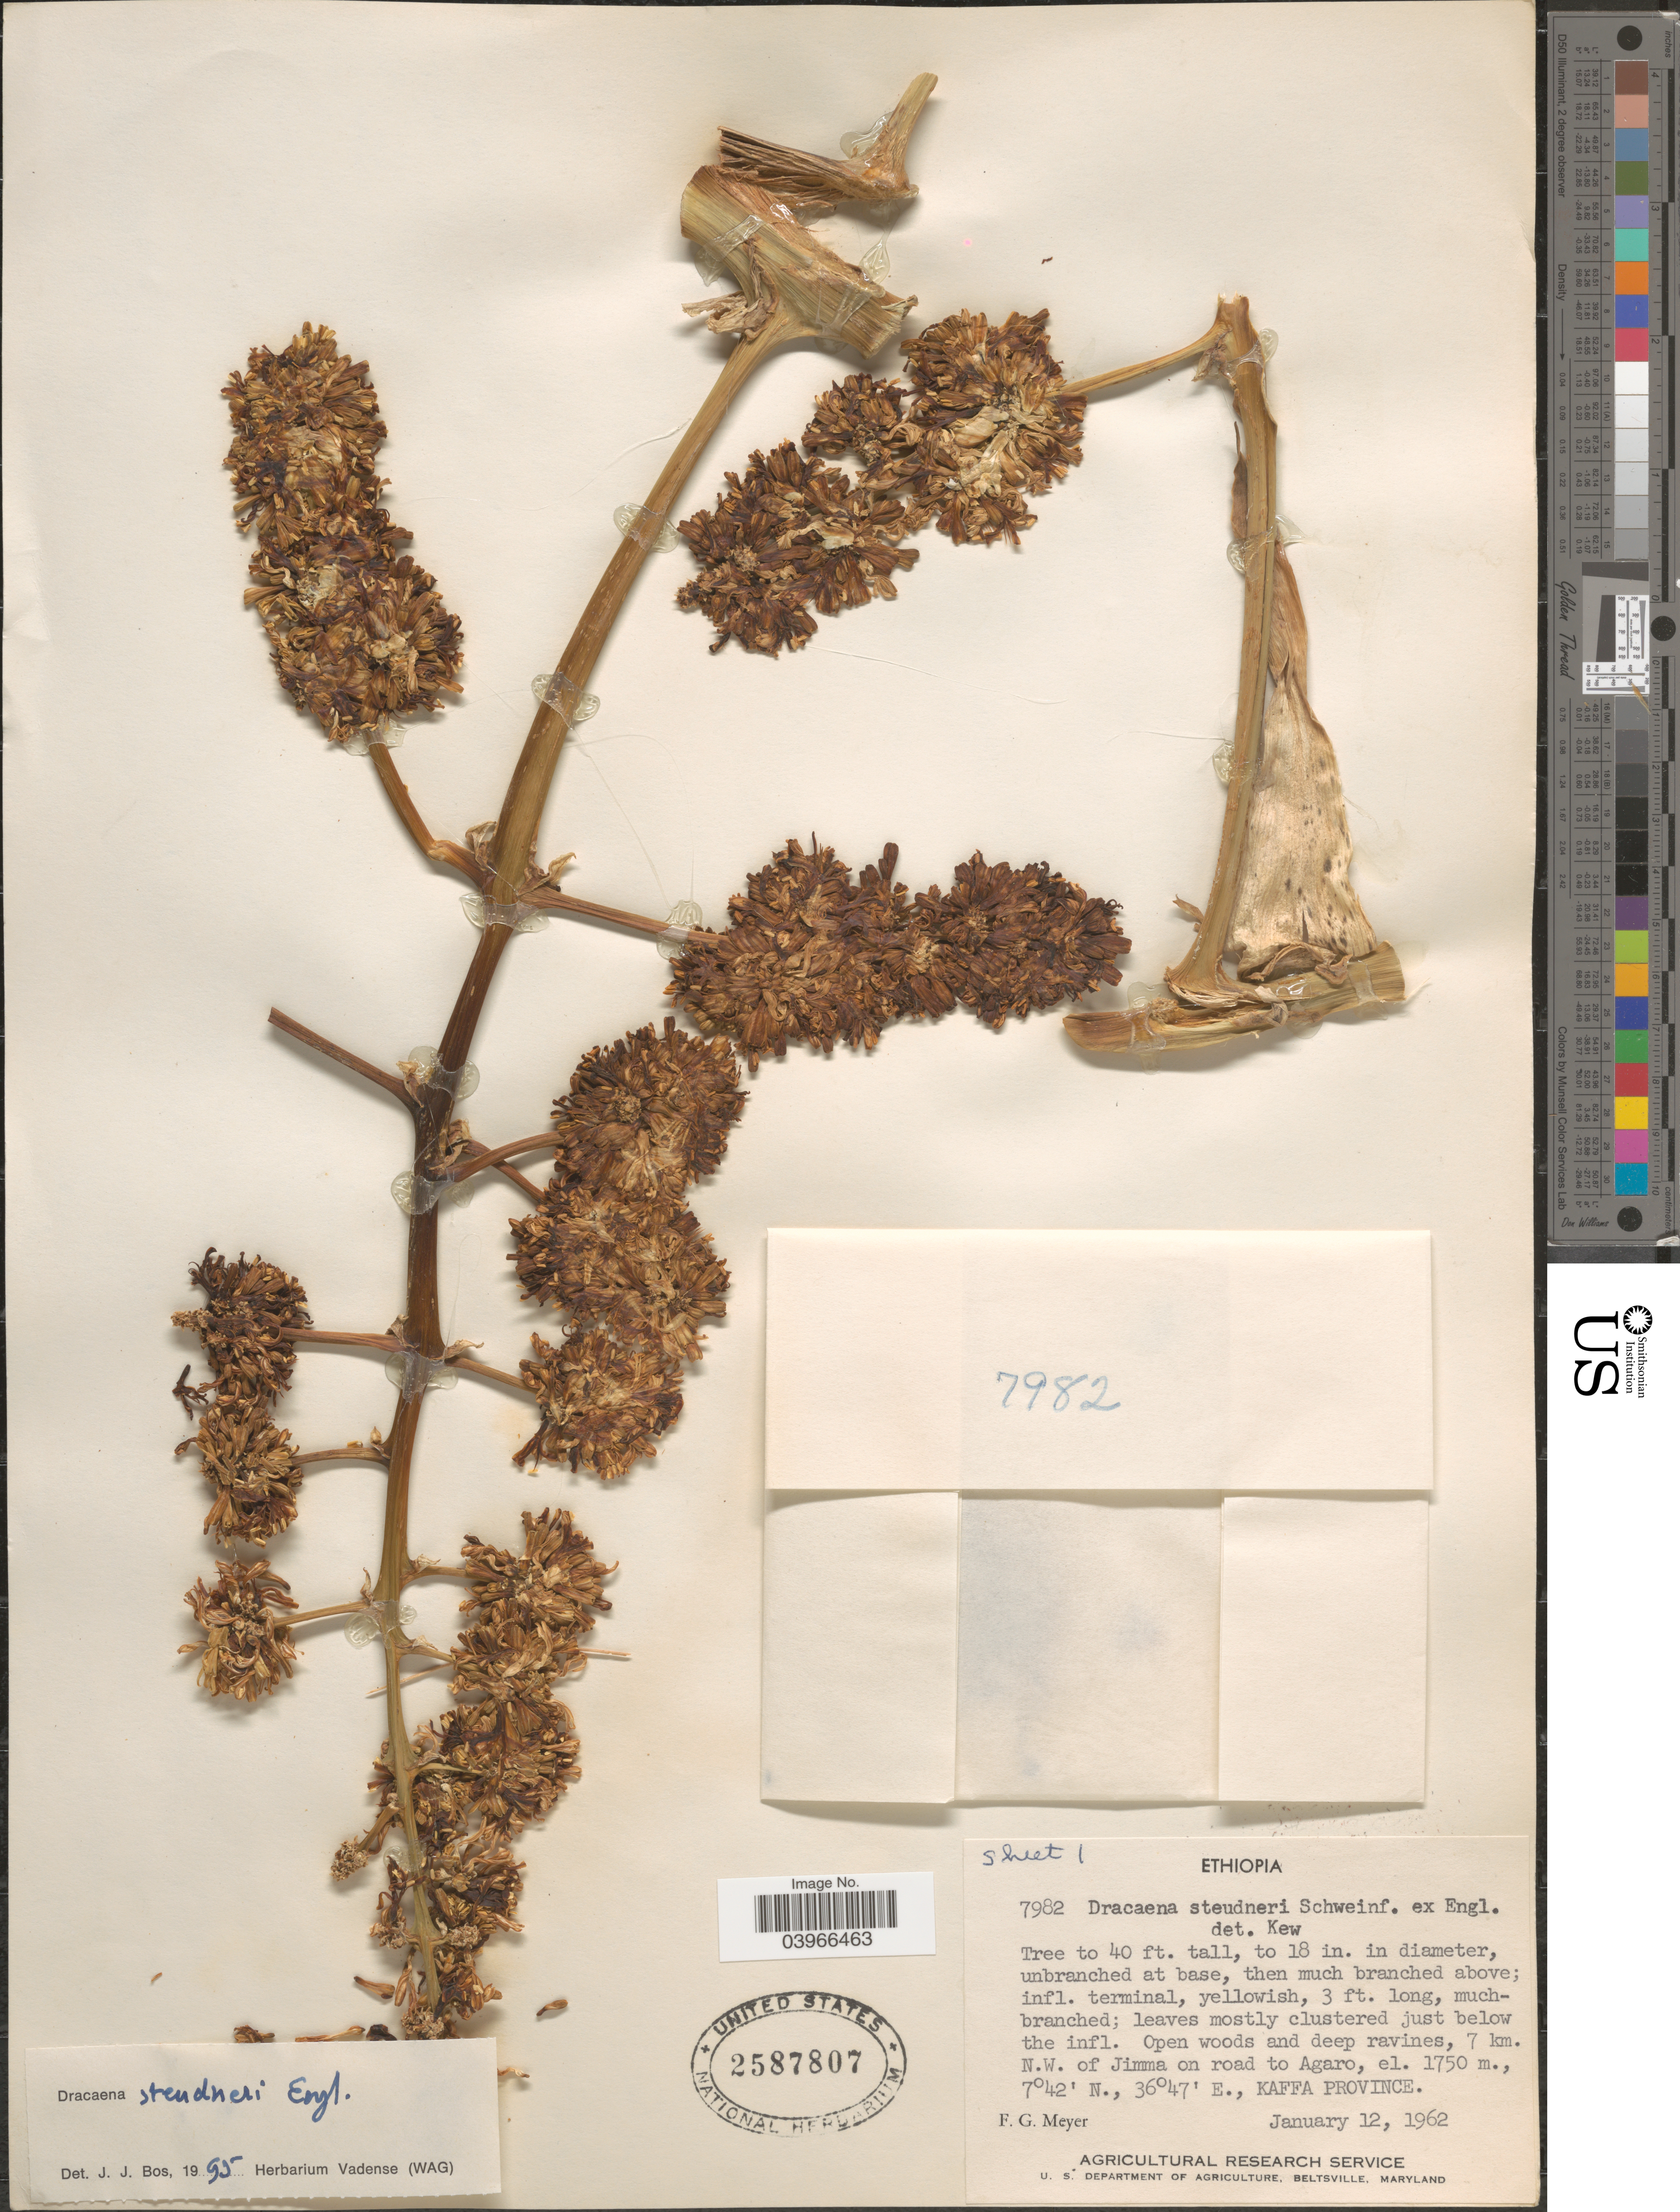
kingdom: Plantae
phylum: Tracheophyta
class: Liliopsida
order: Asparagales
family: Asparagaceae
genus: Dracaena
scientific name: Dracaena steudneri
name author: Engl.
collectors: F. G. Meyer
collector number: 7982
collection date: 1962-01-12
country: Ethiopia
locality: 7 km. N.W. of Jimma on road to Agaro, Kaffa Province.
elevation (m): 1750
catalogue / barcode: US 2587807